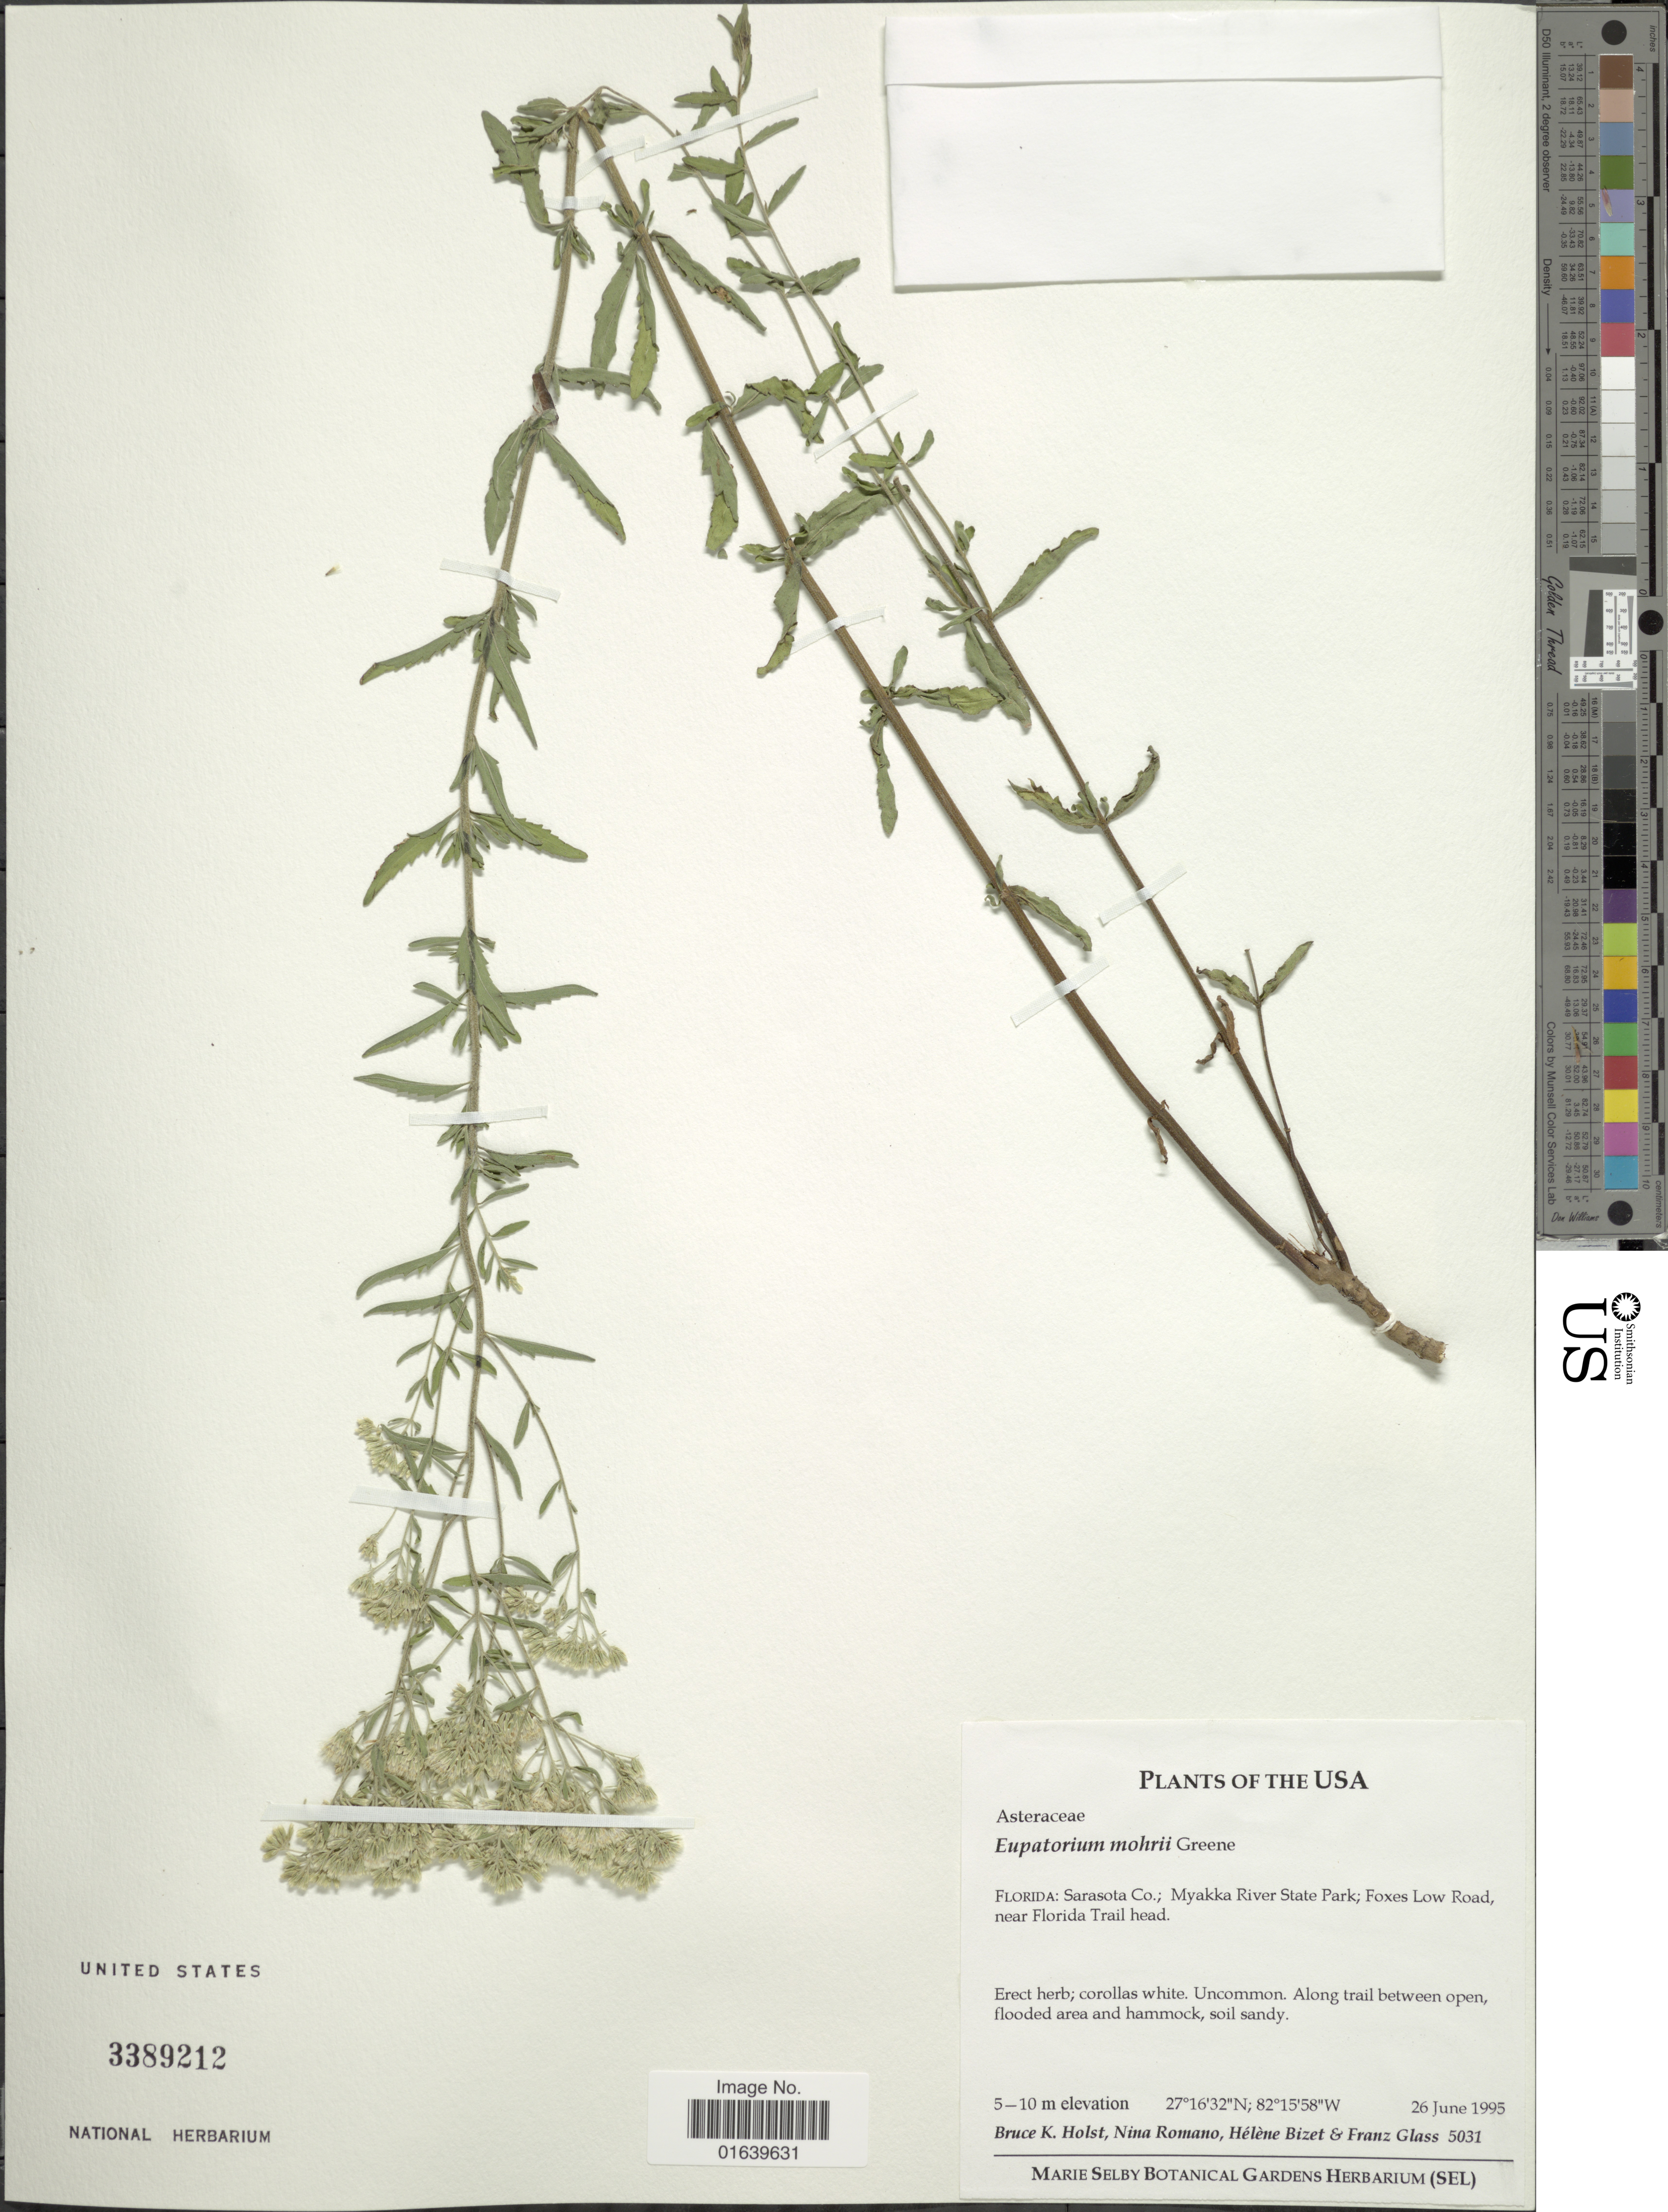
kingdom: Plantae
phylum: Tracheophyta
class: Magnoliopsida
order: Asterales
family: Asteraceae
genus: Eupatorium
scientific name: Eupatorium mohrii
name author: Greene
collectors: B. Holst, N. Romano, H. Bizet & F. Glass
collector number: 5031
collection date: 1995-06-26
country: United States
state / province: Florida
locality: Sarasota Co.; Myakka River State Park; Foxes Low Road, near Florida Trail Head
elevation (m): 5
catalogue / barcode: US 3389212